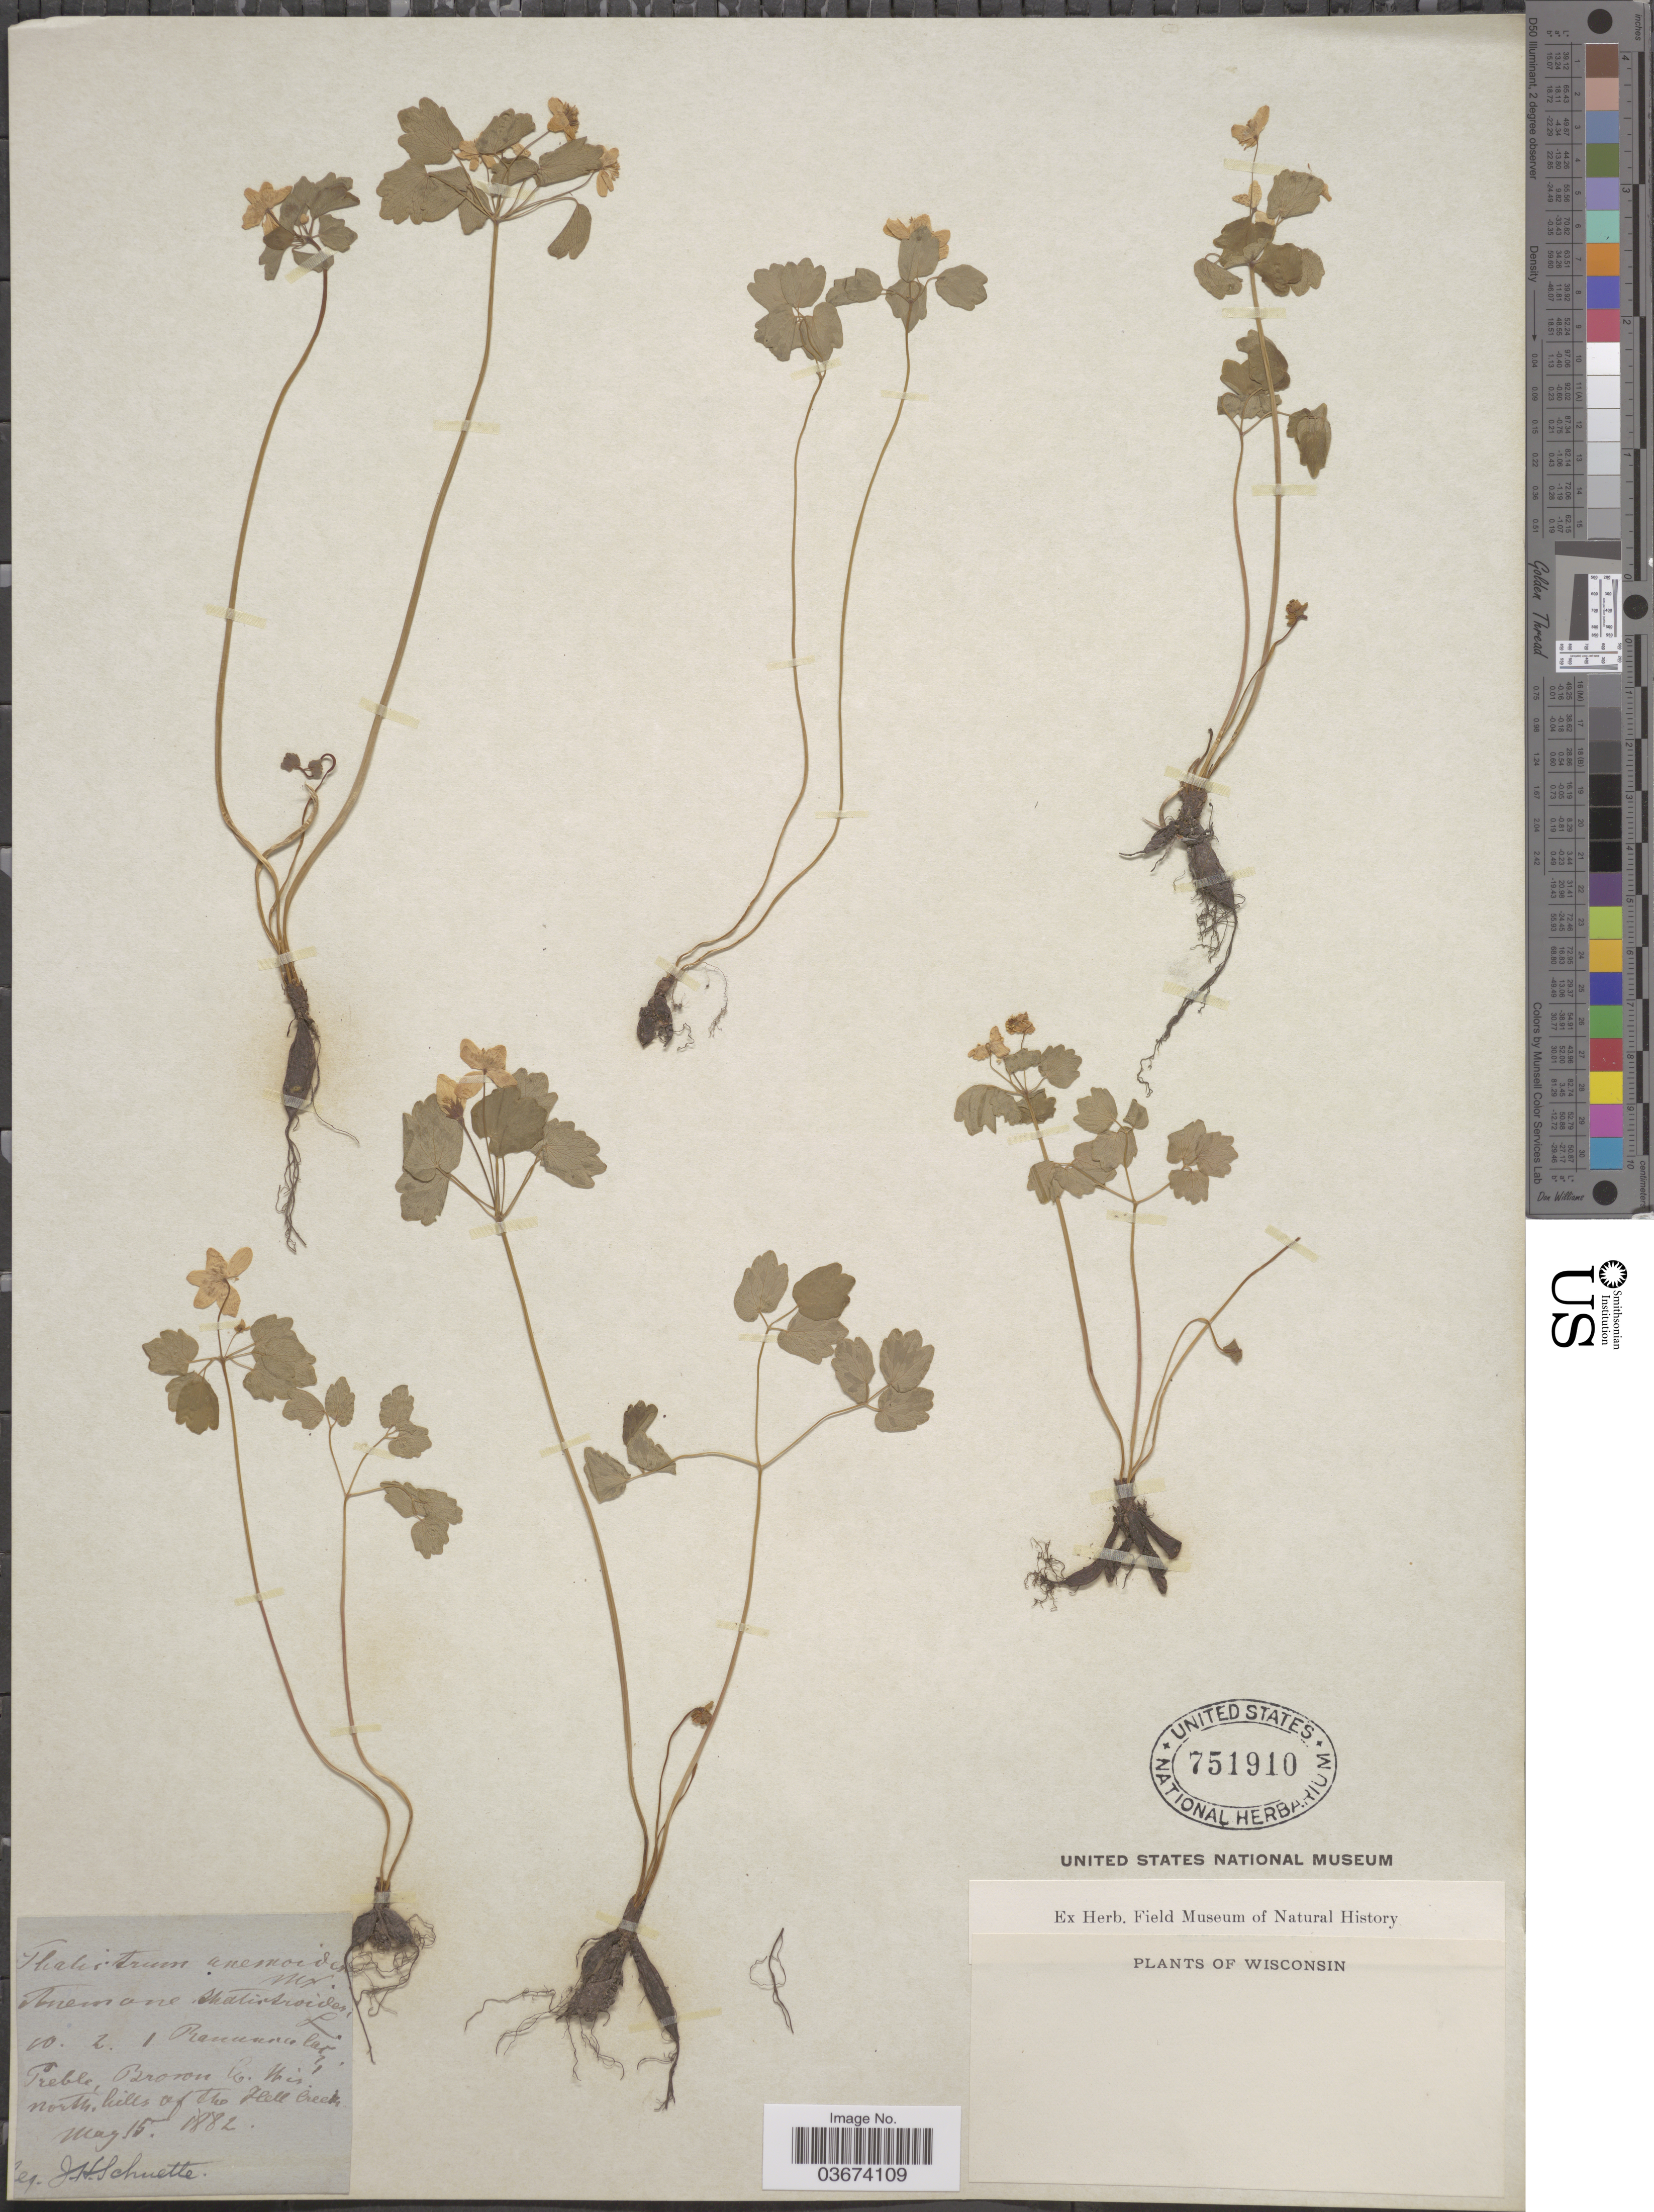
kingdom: Plantae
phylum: Tracheophyta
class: Magnoliopsida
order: Ranunculales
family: Ranunculaceae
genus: Thalictrum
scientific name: Thalictrum thalictroides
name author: (L.) A.J. Eames & B. Boivin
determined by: Strong, M. T., (US), Smithsonian Institution - National Museum of Natural History (UNITED STATES)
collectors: J. H. Schuette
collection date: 1882-05-15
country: United States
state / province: Wisconsin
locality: Preble, Brown Co. North hills of the Hell Creek.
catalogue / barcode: US 751910